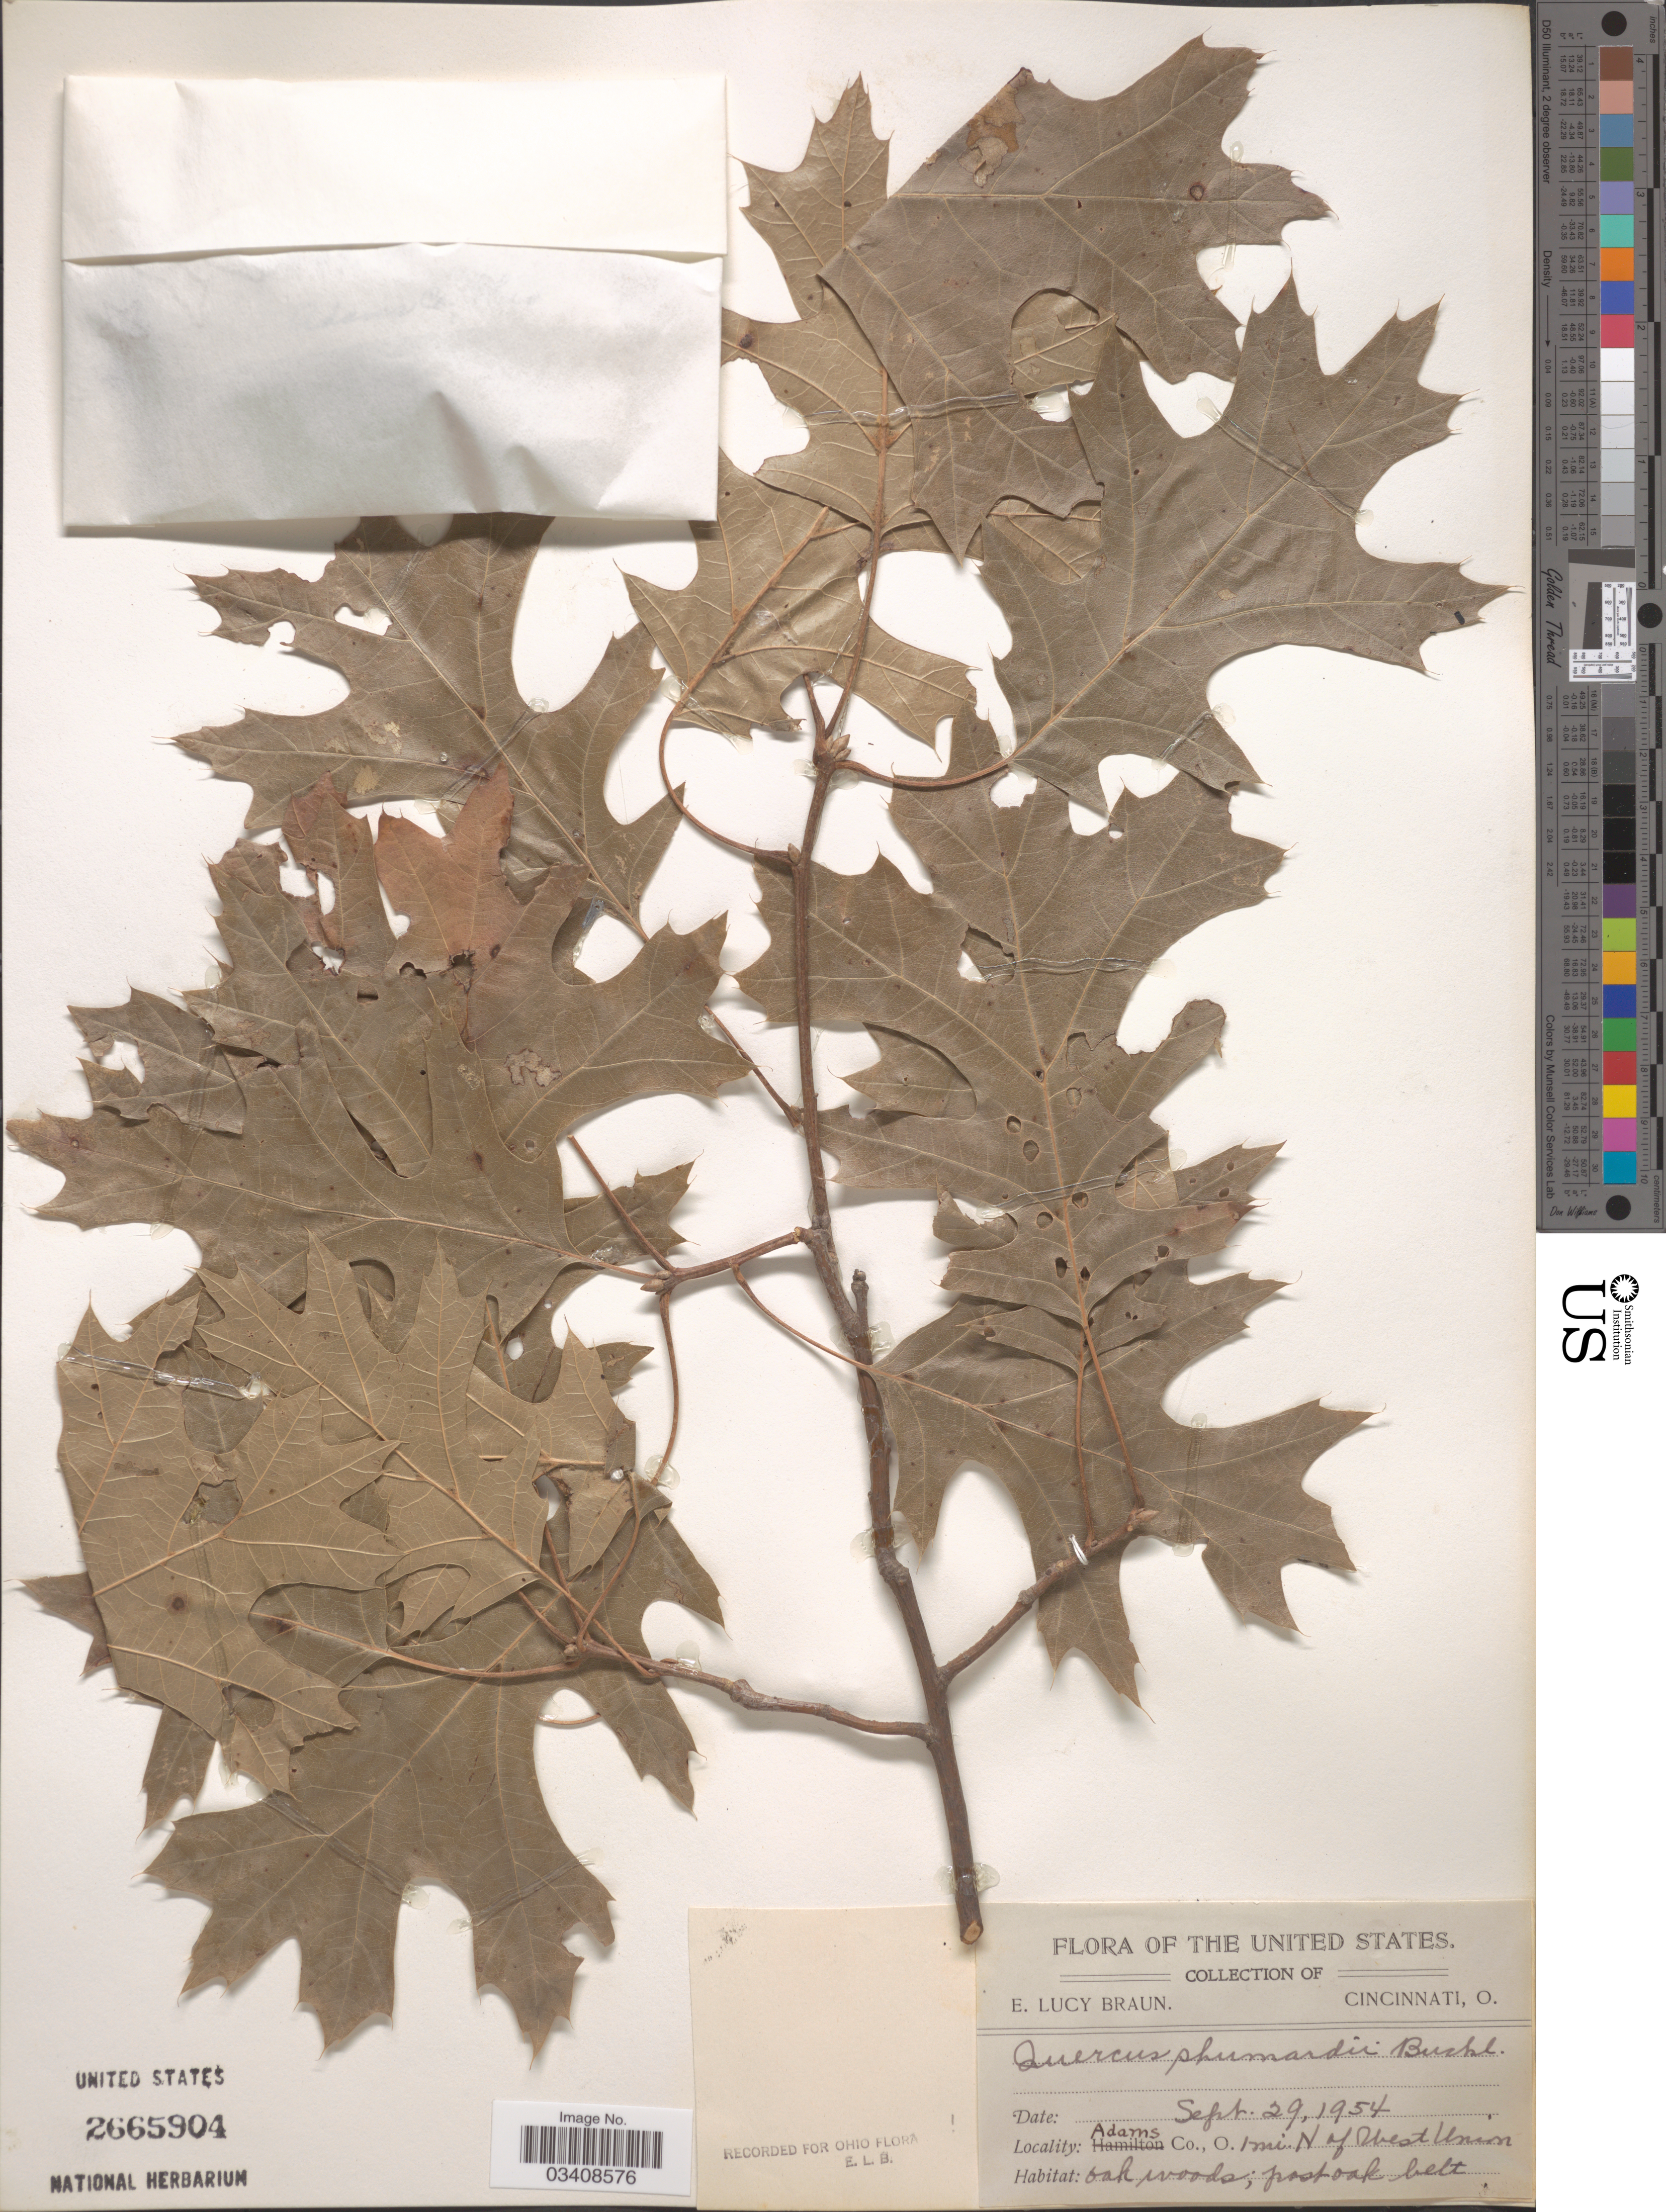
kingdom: Plantae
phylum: Tracheophyta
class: Magnoliopsida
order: Fagales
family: Fagaceae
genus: Quercus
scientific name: Quercus shumardii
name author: Buckley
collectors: E. L. Braun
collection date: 1954-09-29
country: United States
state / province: Ohio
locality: Adams Co. 1 mi. N of West Union.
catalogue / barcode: US 2665904